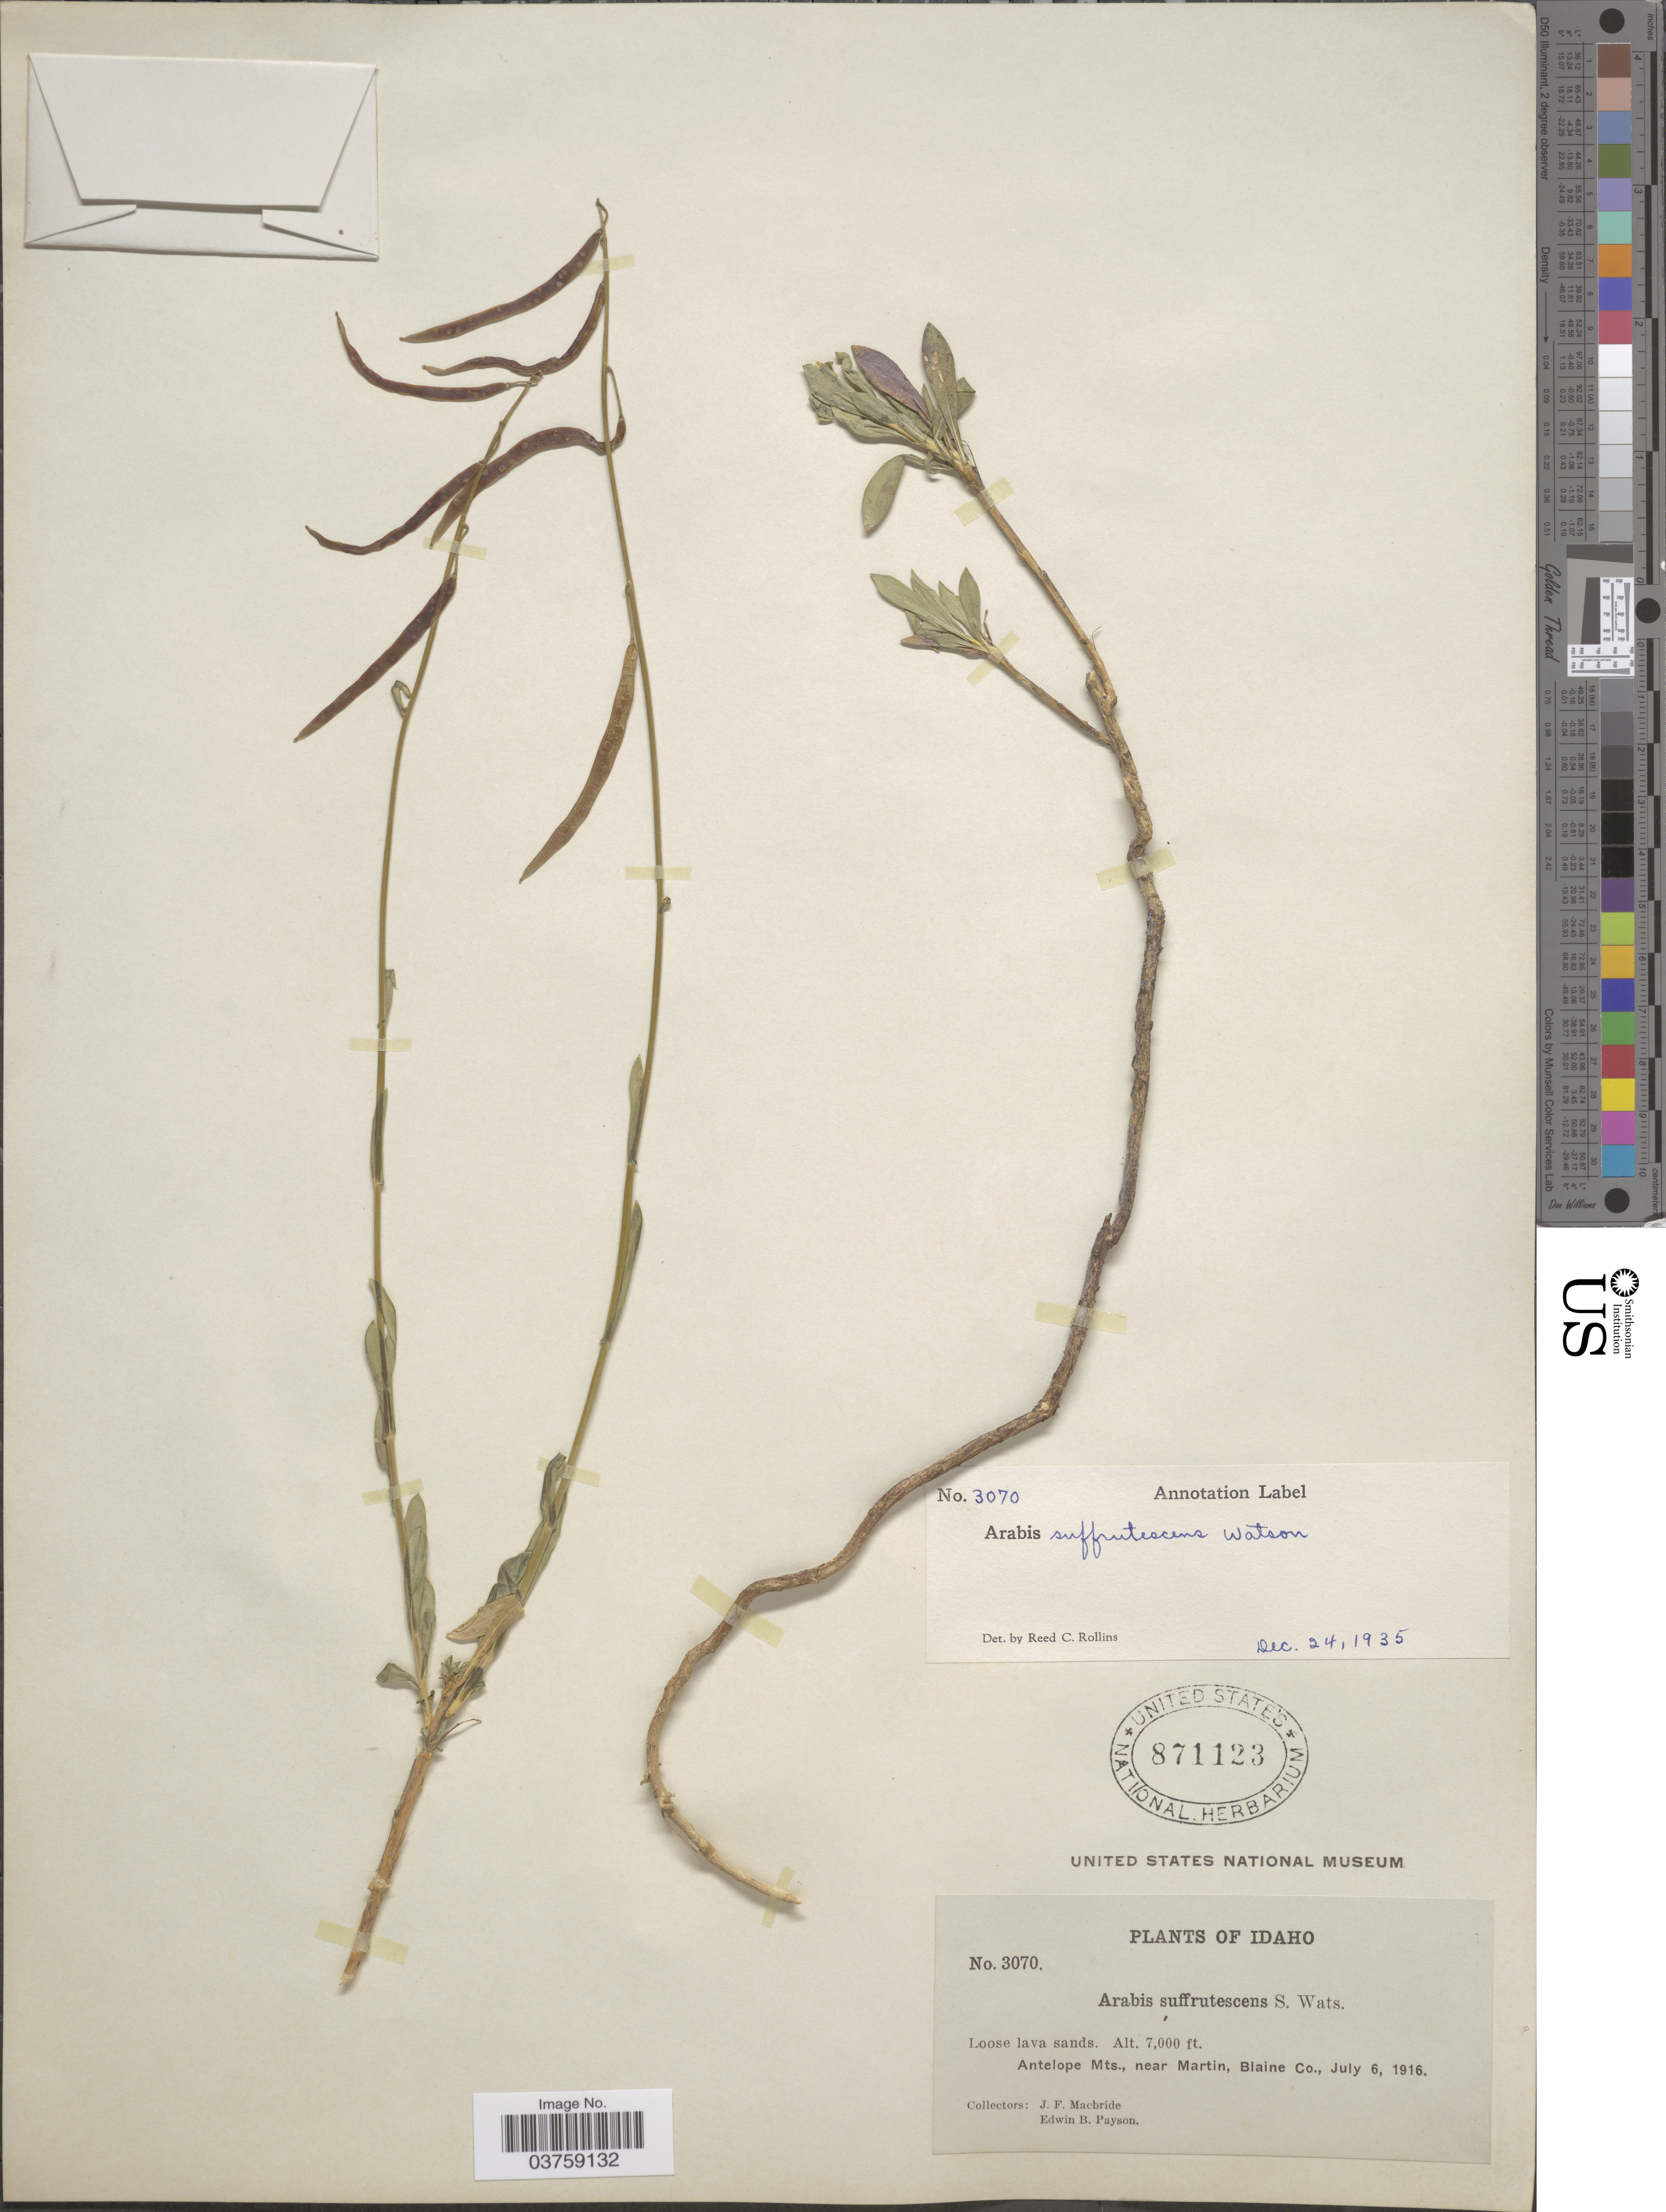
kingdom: Plantae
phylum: Tracheophyta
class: Magnoliopsida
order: Brassicales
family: Brassicaceae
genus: Arabis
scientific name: Arabis suffrutescens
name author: S. Watson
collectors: J. F. Macbride & E. B. Payson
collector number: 3070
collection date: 1916-07-06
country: United States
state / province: Idaho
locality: Antelope Mts., near Martin, Blaine Co.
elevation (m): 2134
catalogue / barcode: US 871123